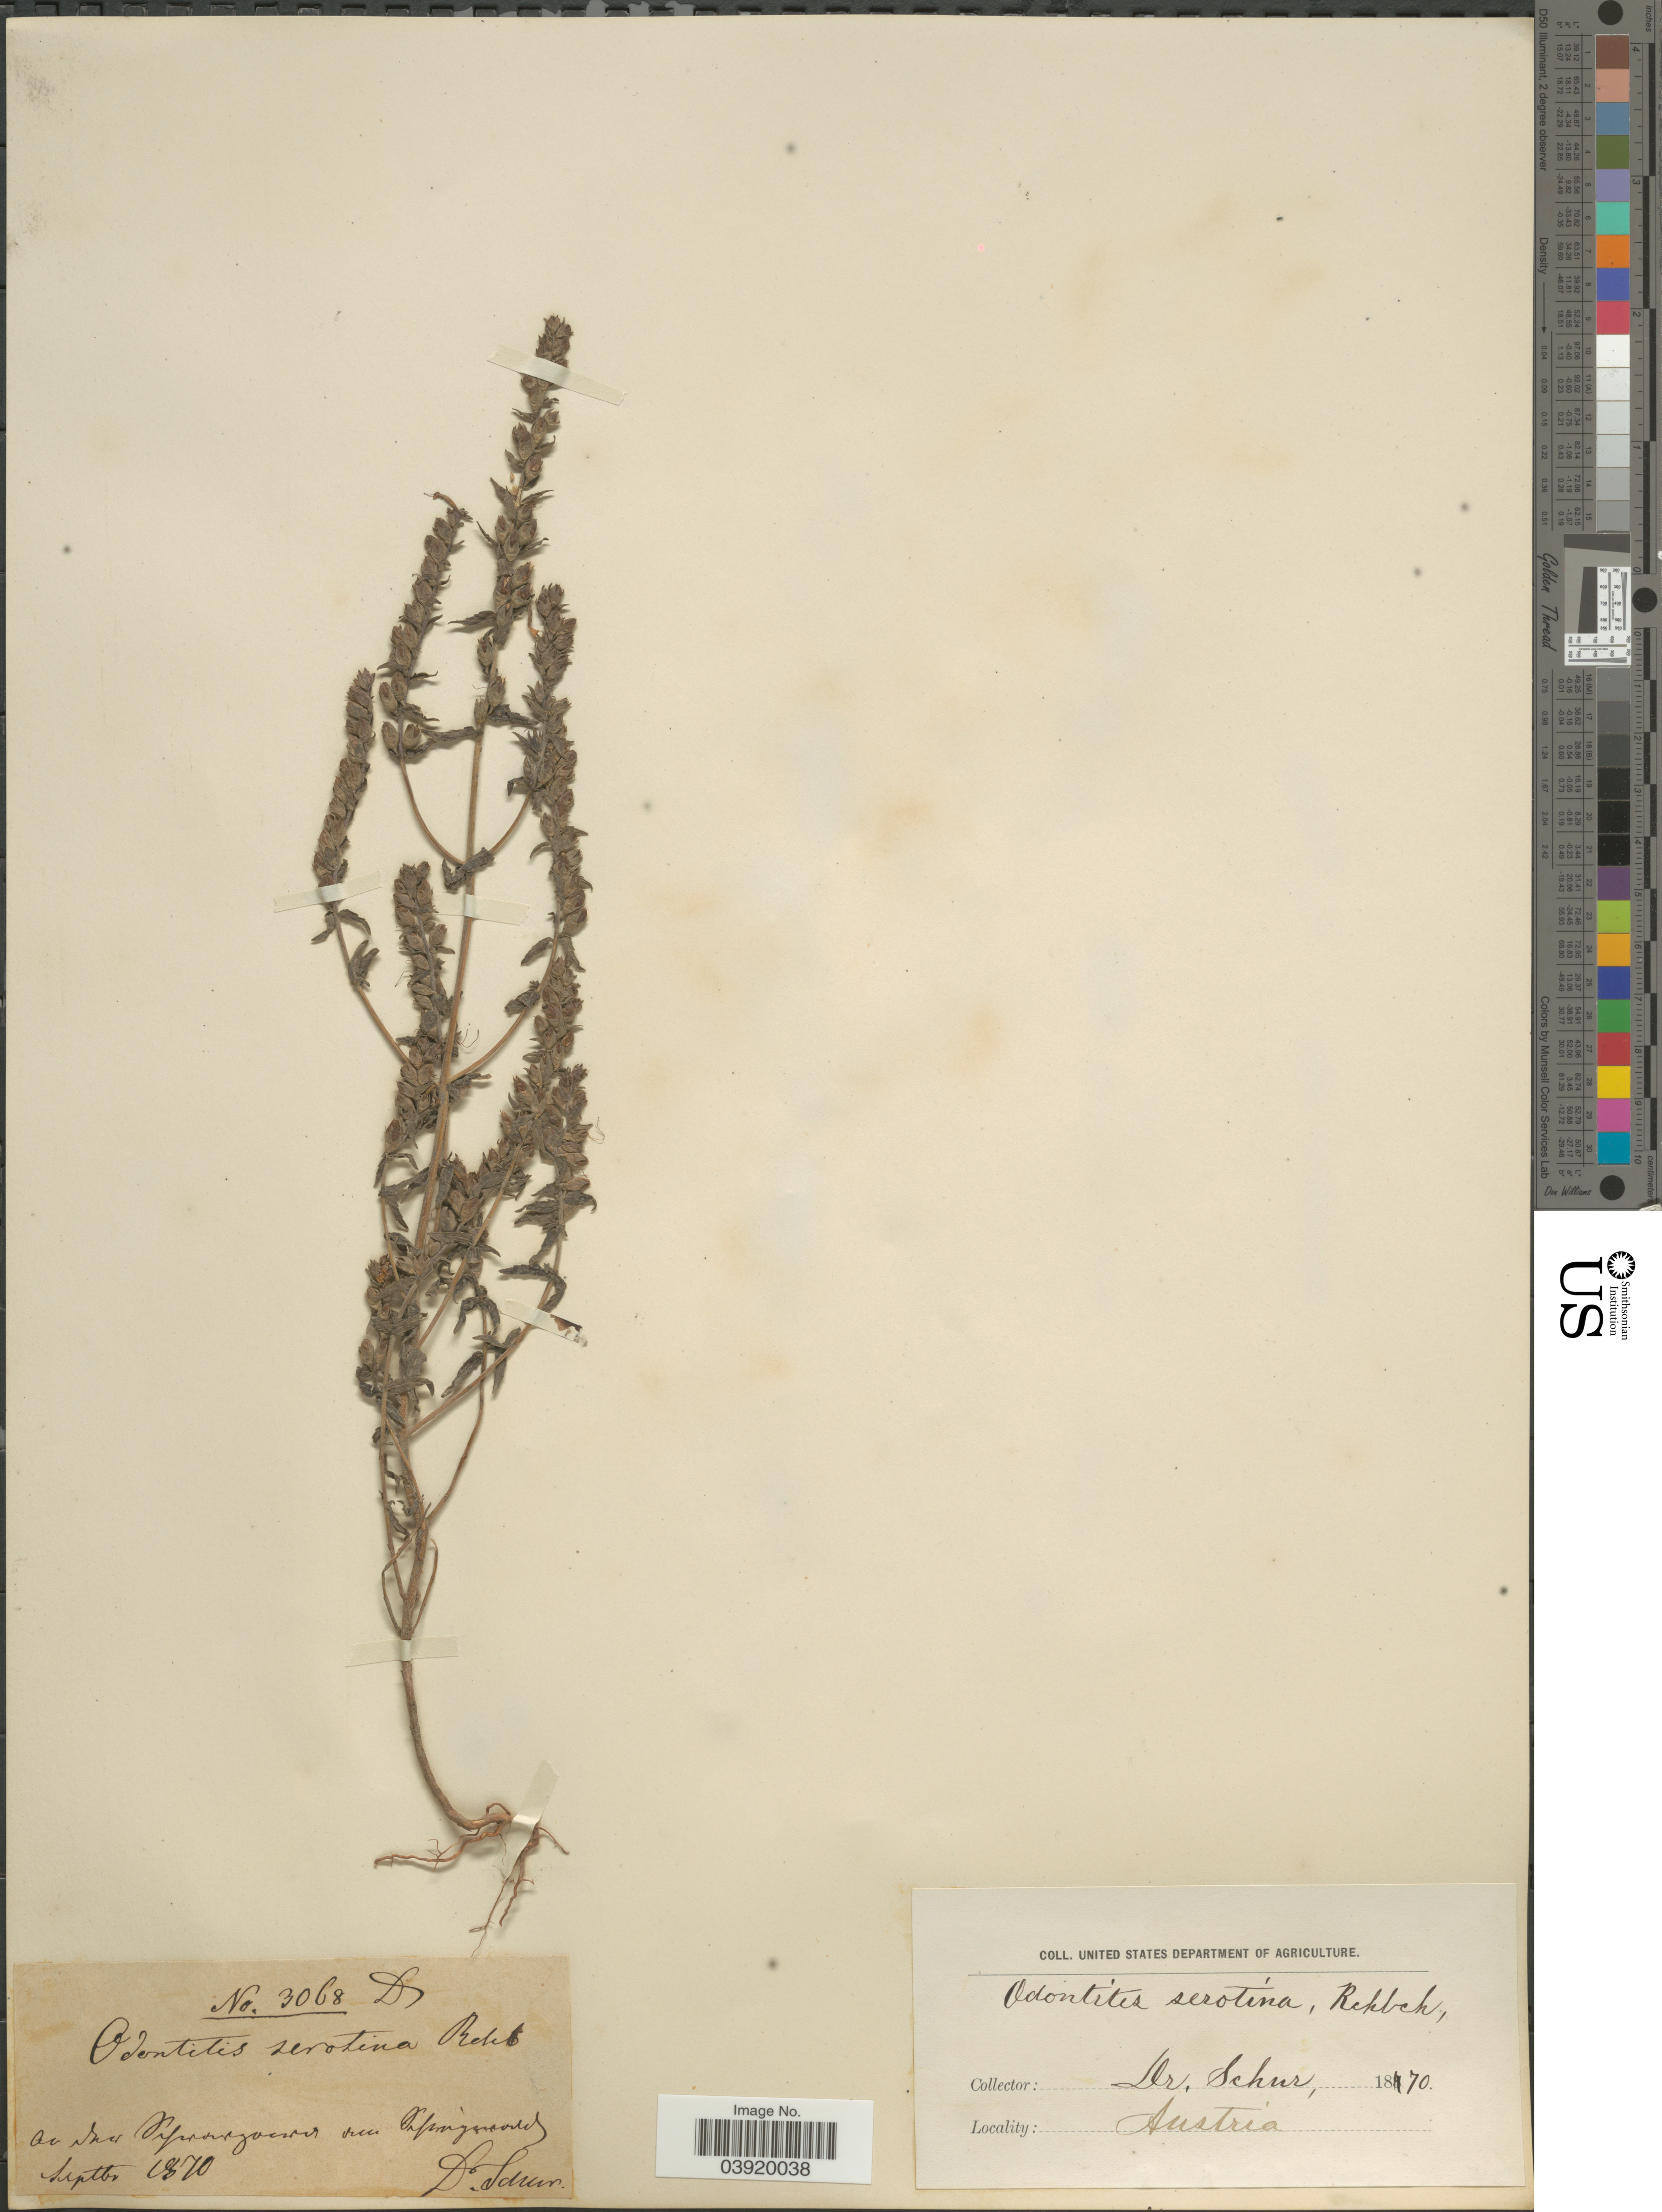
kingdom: Plantae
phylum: Tracheophyta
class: Magnoliopsida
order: Lamiales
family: Orobanchaceae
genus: Odontites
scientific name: Odontites vulgaris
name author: Moench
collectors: Schur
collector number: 3068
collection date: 1870-09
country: Austria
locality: Au dhu Pipenorgachdos den Orpinganoud. [interpreted]